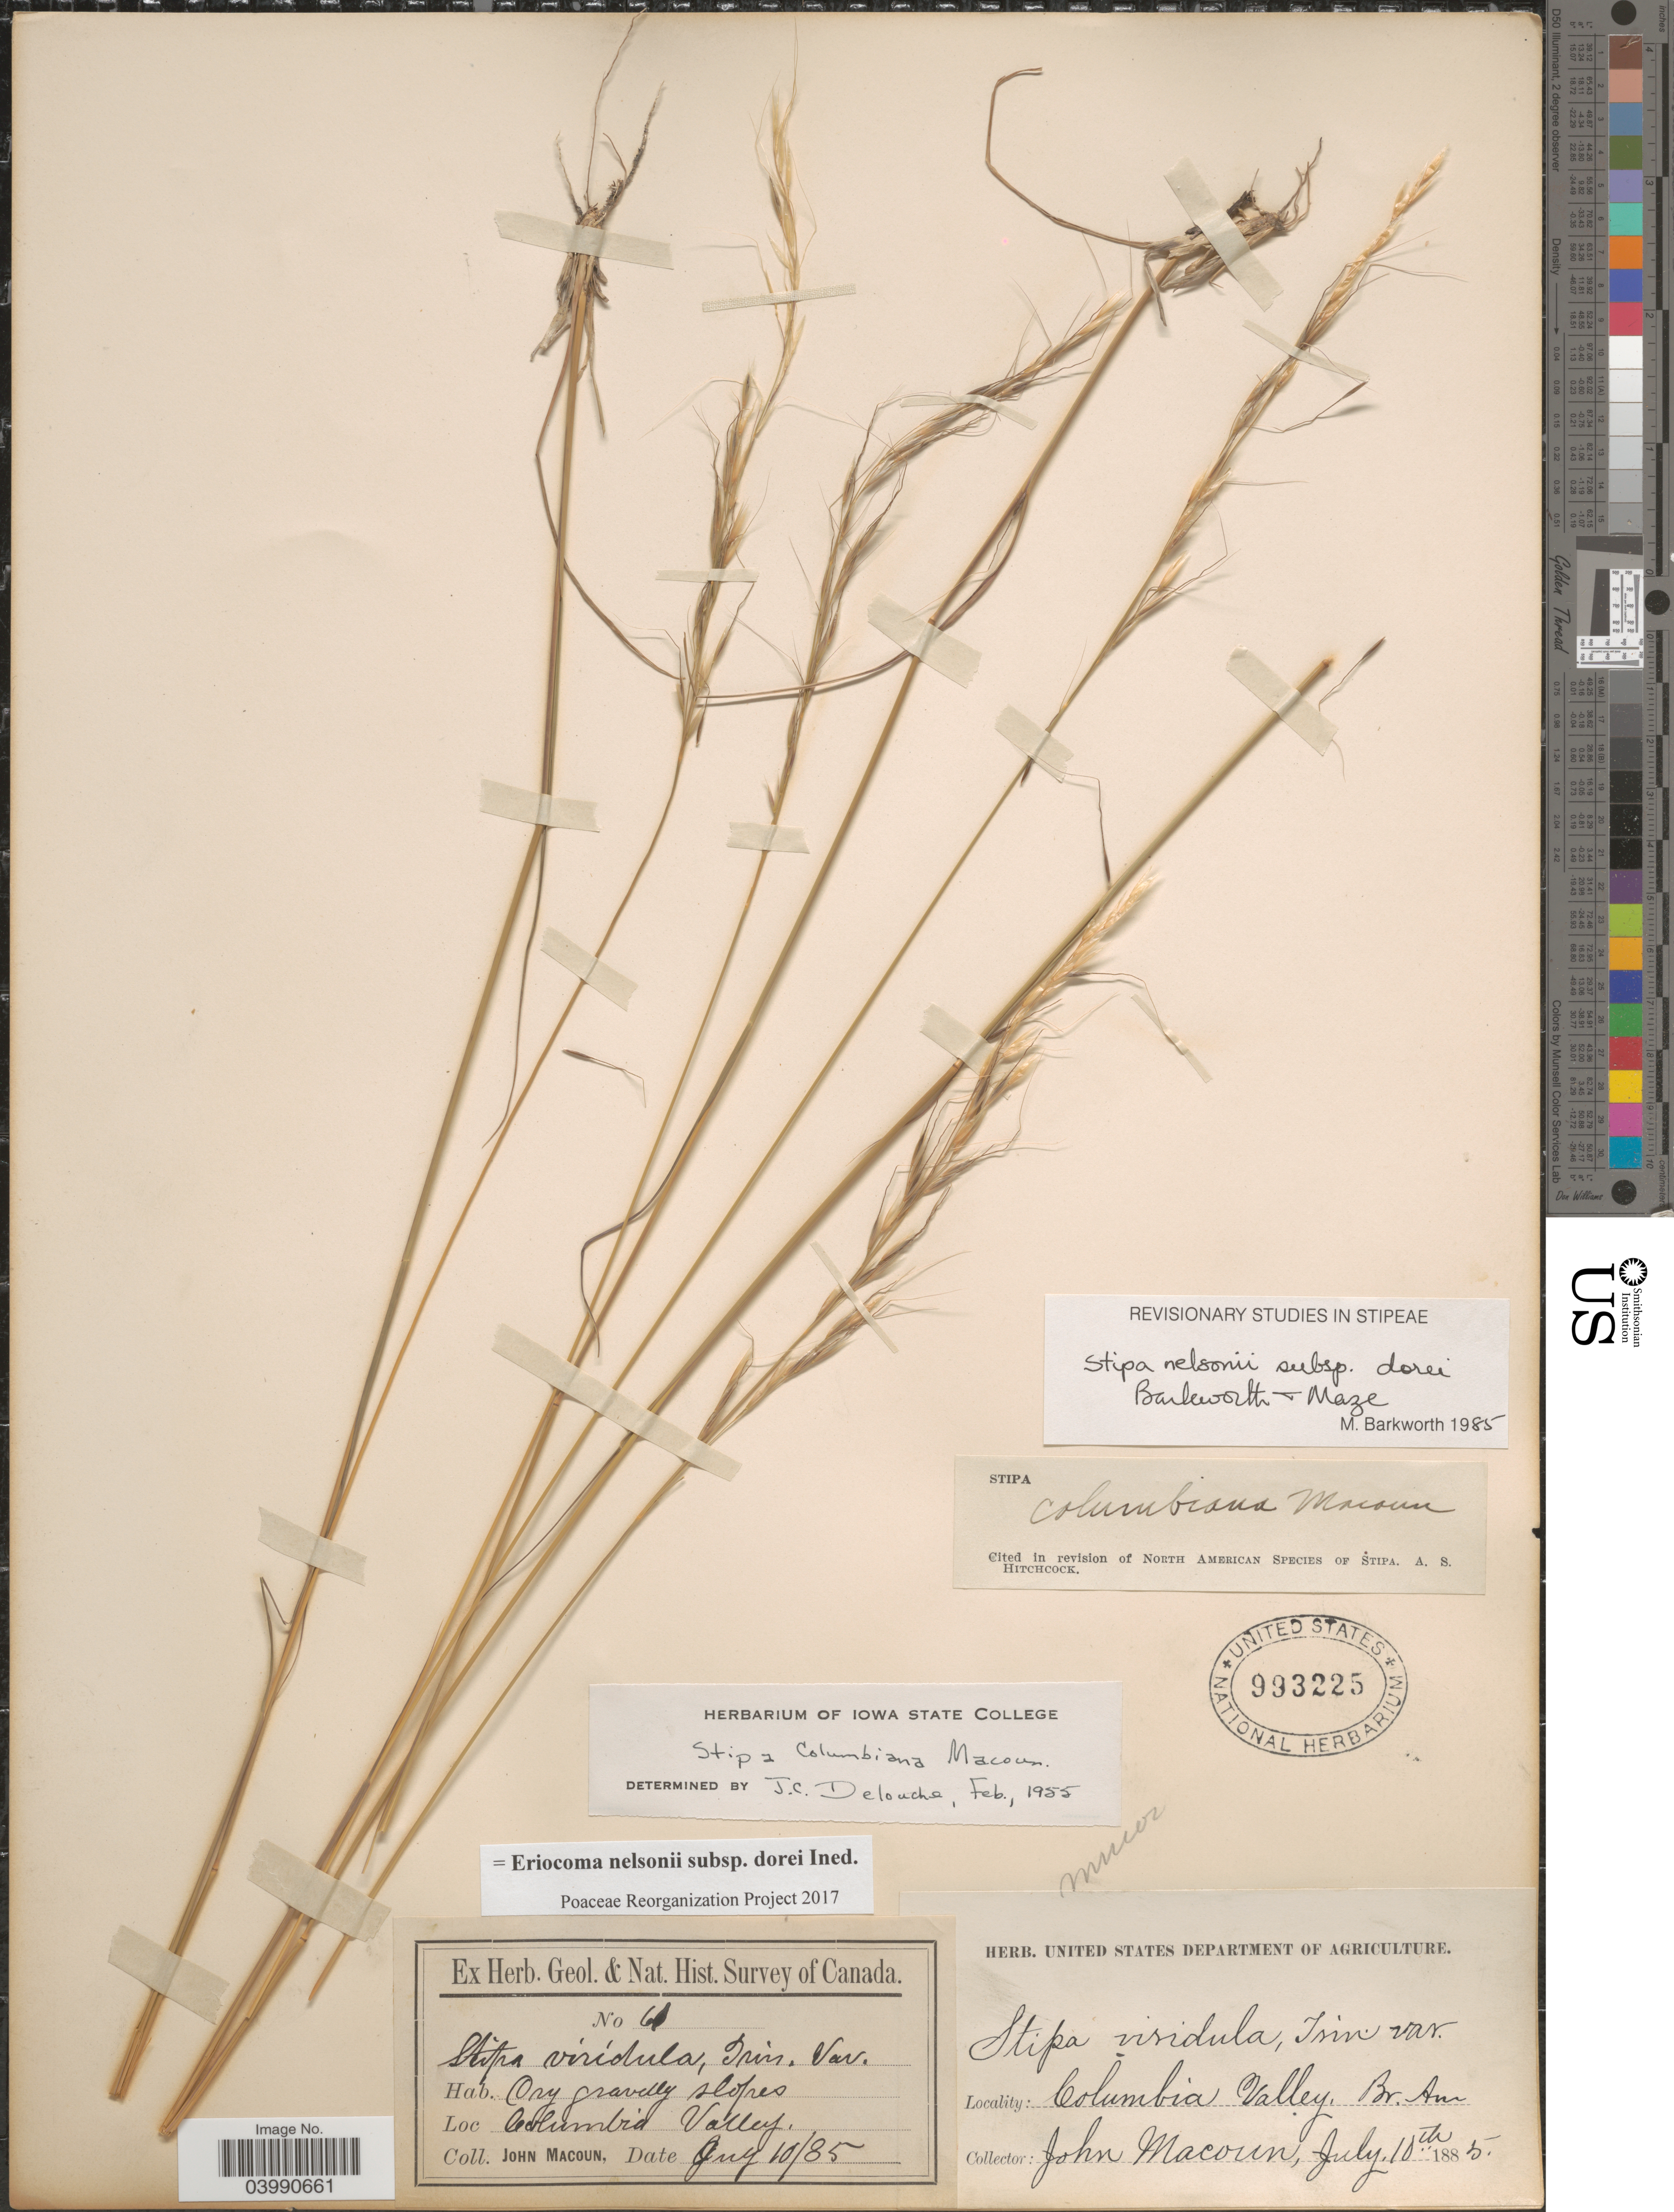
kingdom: Plantae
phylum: Tracheophyta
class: Liliopsida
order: Poales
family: Poaceae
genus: Eriocoma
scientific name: Eriocoma nelsonii subsp. dorei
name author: (Barkworth & J. Maze) Romasch.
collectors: J. Macoun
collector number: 61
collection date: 1885-07-10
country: Canada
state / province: British Columbia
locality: Columbia Valley, Br. Am.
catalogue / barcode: US 993225